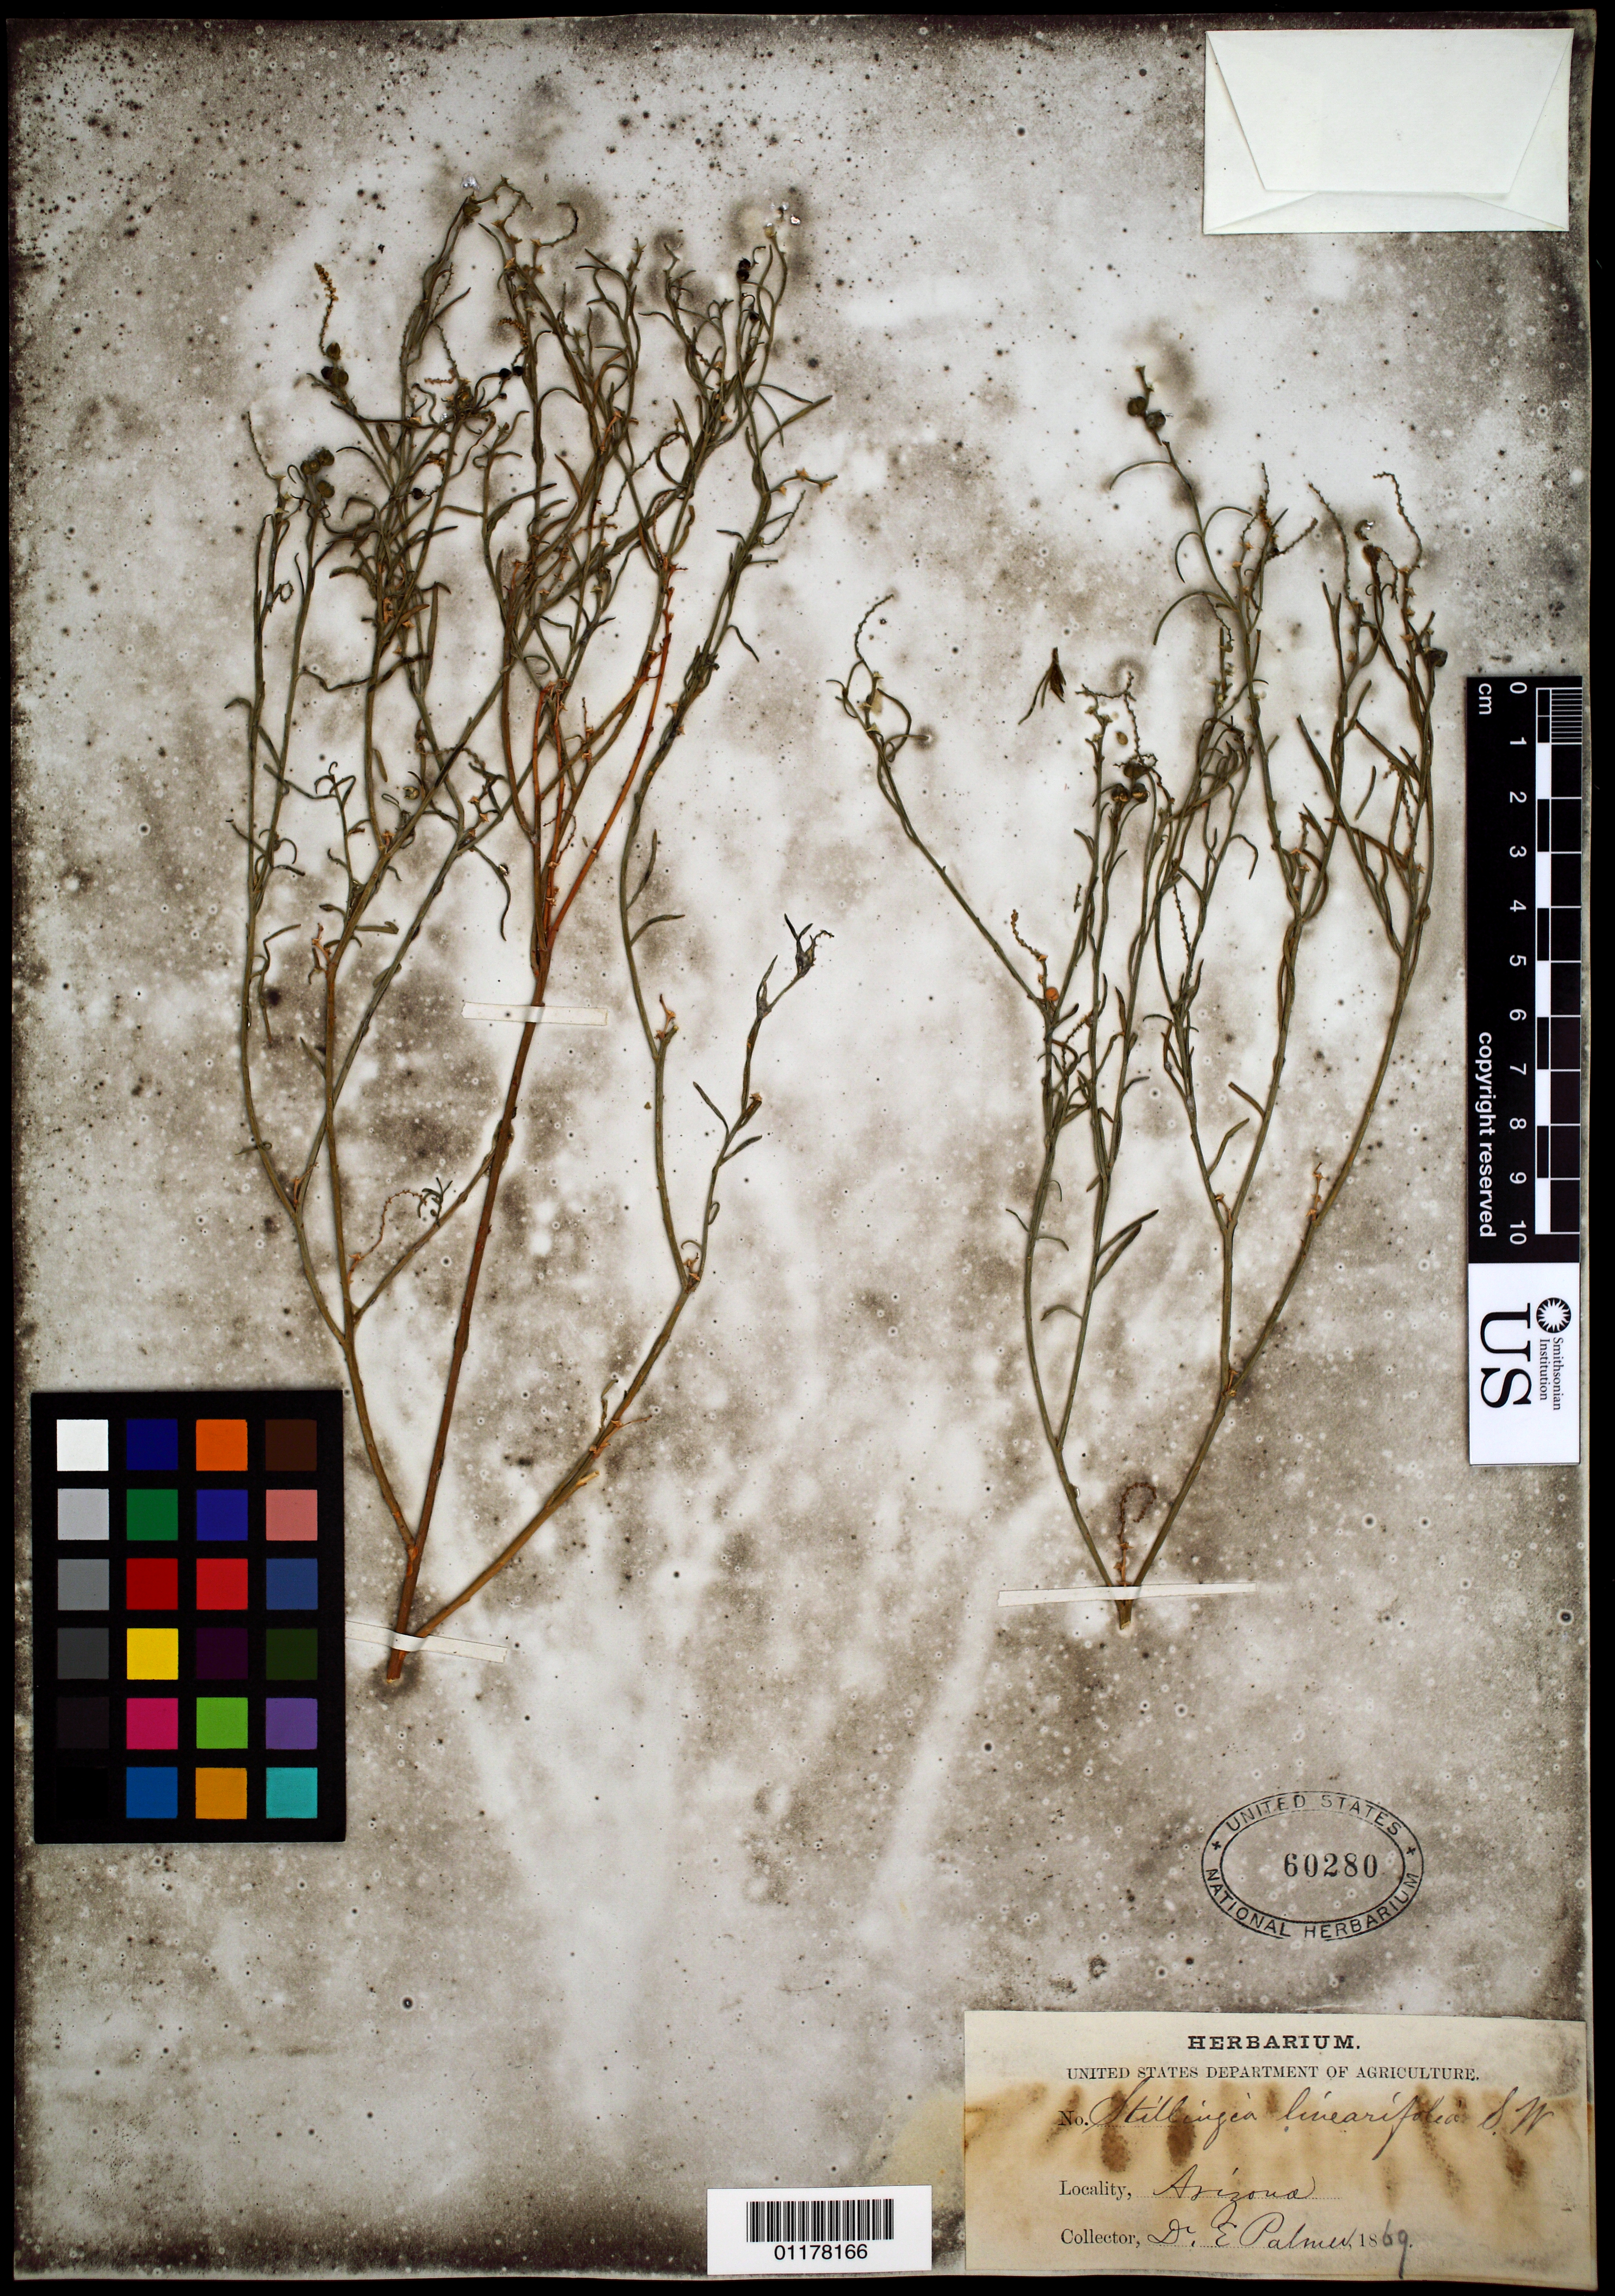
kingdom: Plantae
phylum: Tracheophyta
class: Magnoliopsida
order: Malpighiales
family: Euphorbiaceae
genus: Stillingia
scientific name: Stillingia linearifolia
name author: S. Watson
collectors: E. Palmer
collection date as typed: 1869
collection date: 1869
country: United States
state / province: Arizona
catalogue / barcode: US 60280